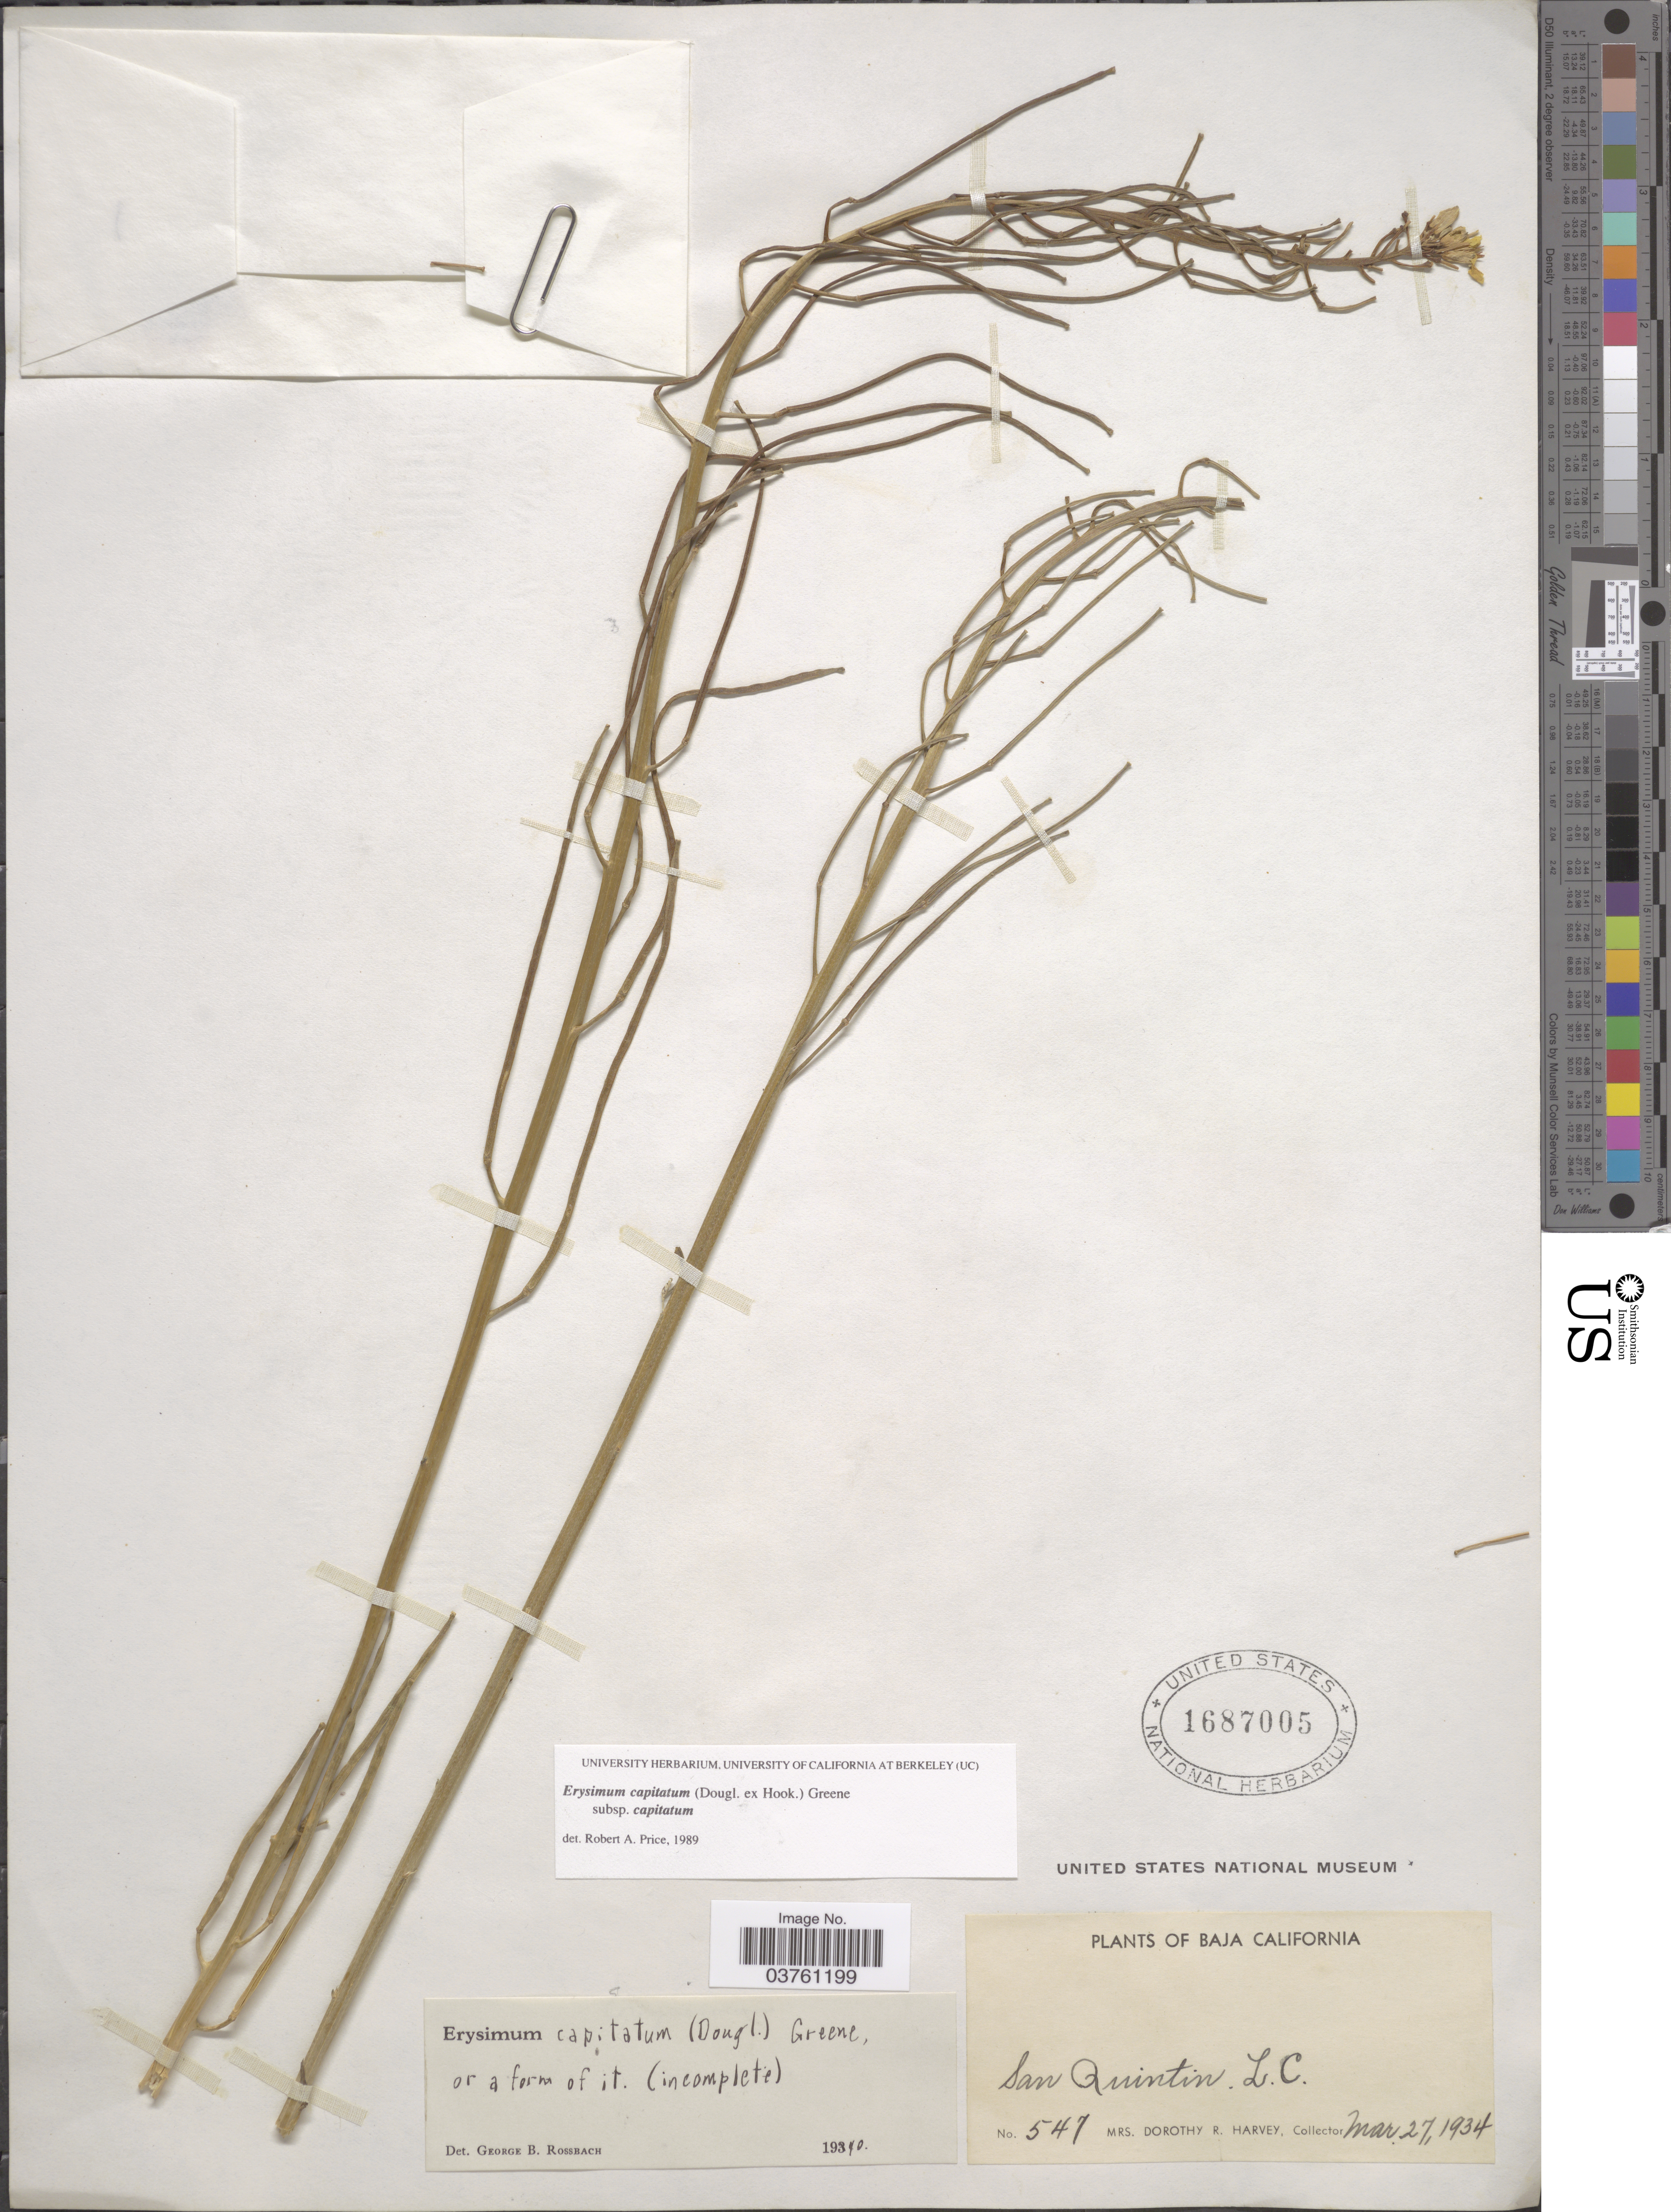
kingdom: Plantae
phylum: Tracheophyta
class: Magnoliopsida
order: Brassicales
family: Brassicaceae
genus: Erysimum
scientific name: Erysimum capitatum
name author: (Douglas ex Hook.) Greene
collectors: Harvey, Mrs. D. R.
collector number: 547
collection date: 1934-03-27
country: Mexico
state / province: Baja California Norte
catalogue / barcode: US 1687005